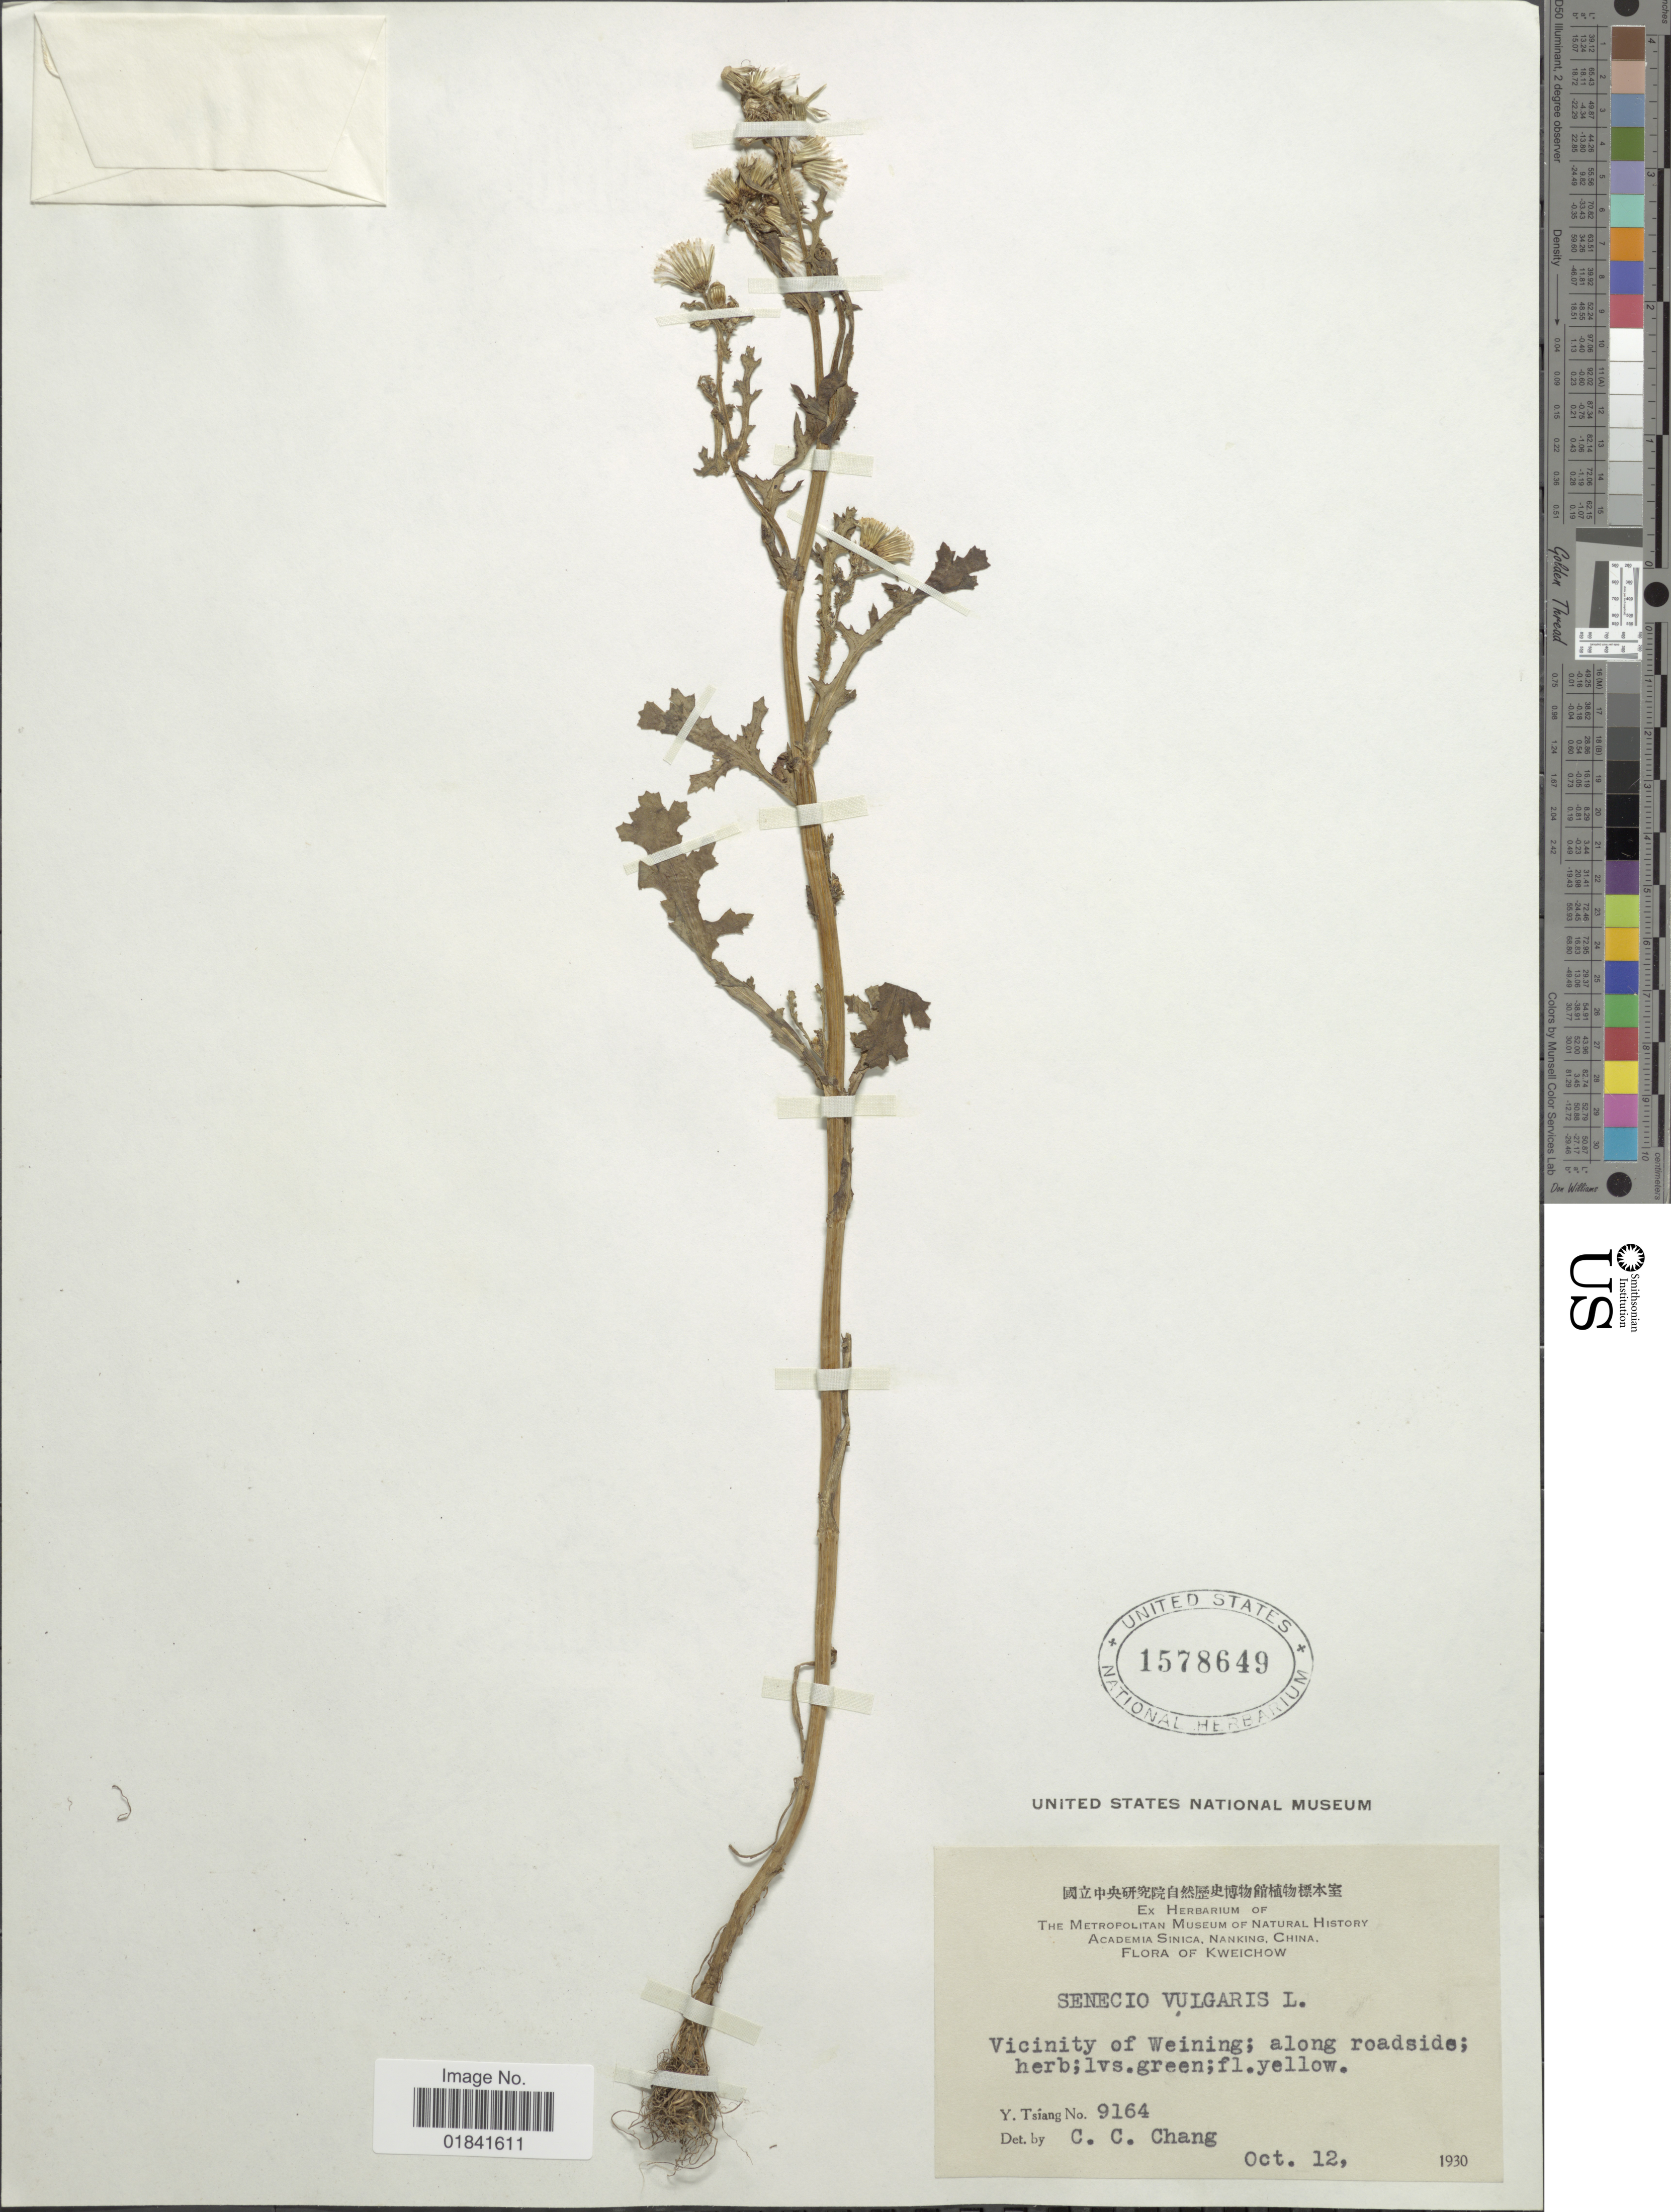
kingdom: Plantae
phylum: Tracheophyta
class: Magnoliopsida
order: Asterales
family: Asteraceae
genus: Senecio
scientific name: Senecio vulgaris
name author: L.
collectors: Y. Tsiang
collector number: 9614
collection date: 1930-10-12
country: China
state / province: Guizhou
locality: Kweichow, vicinity of Weining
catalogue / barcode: US 1578649